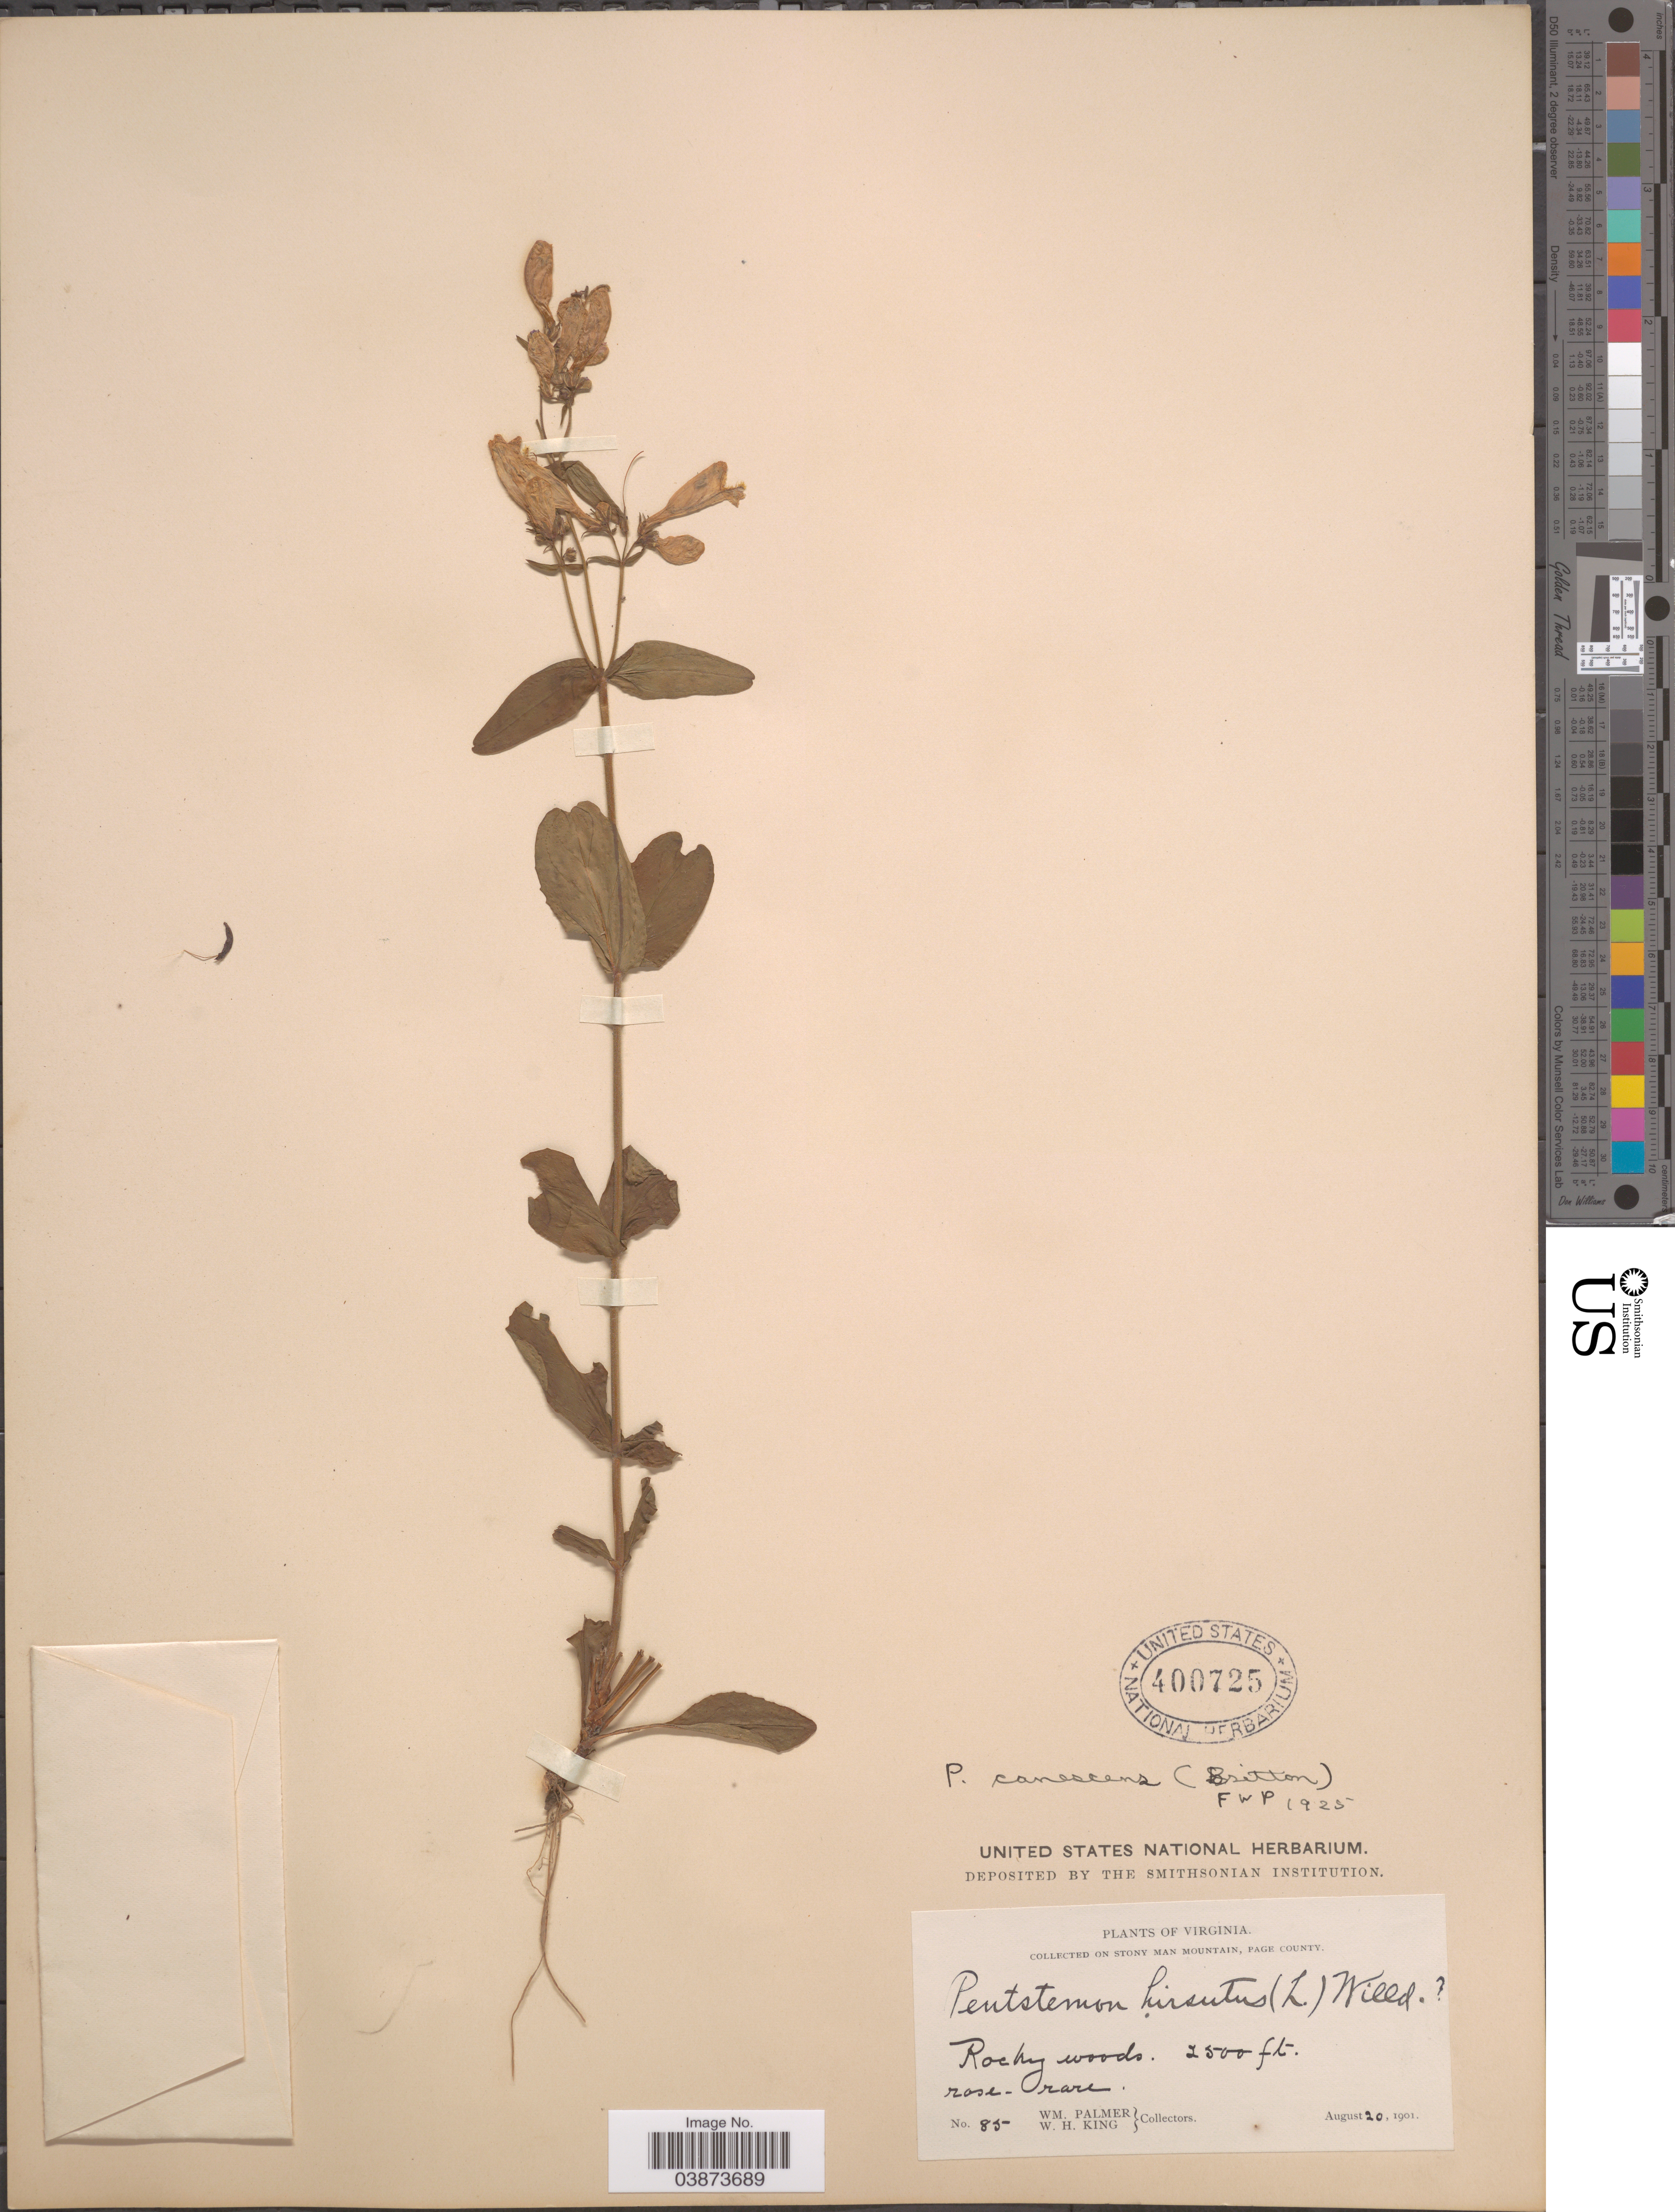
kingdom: Plantae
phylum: Tracheophyta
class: Magnoliopsida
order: Lamiales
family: Plantaginaceae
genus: Penstemon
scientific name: Penstemon canescens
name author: L.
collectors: W. Palmer & W. H. King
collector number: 85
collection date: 1901-08-20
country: United States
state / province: Virginia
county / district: Page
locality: On Stony Man Mountain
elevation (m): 762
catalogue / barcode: US 400725